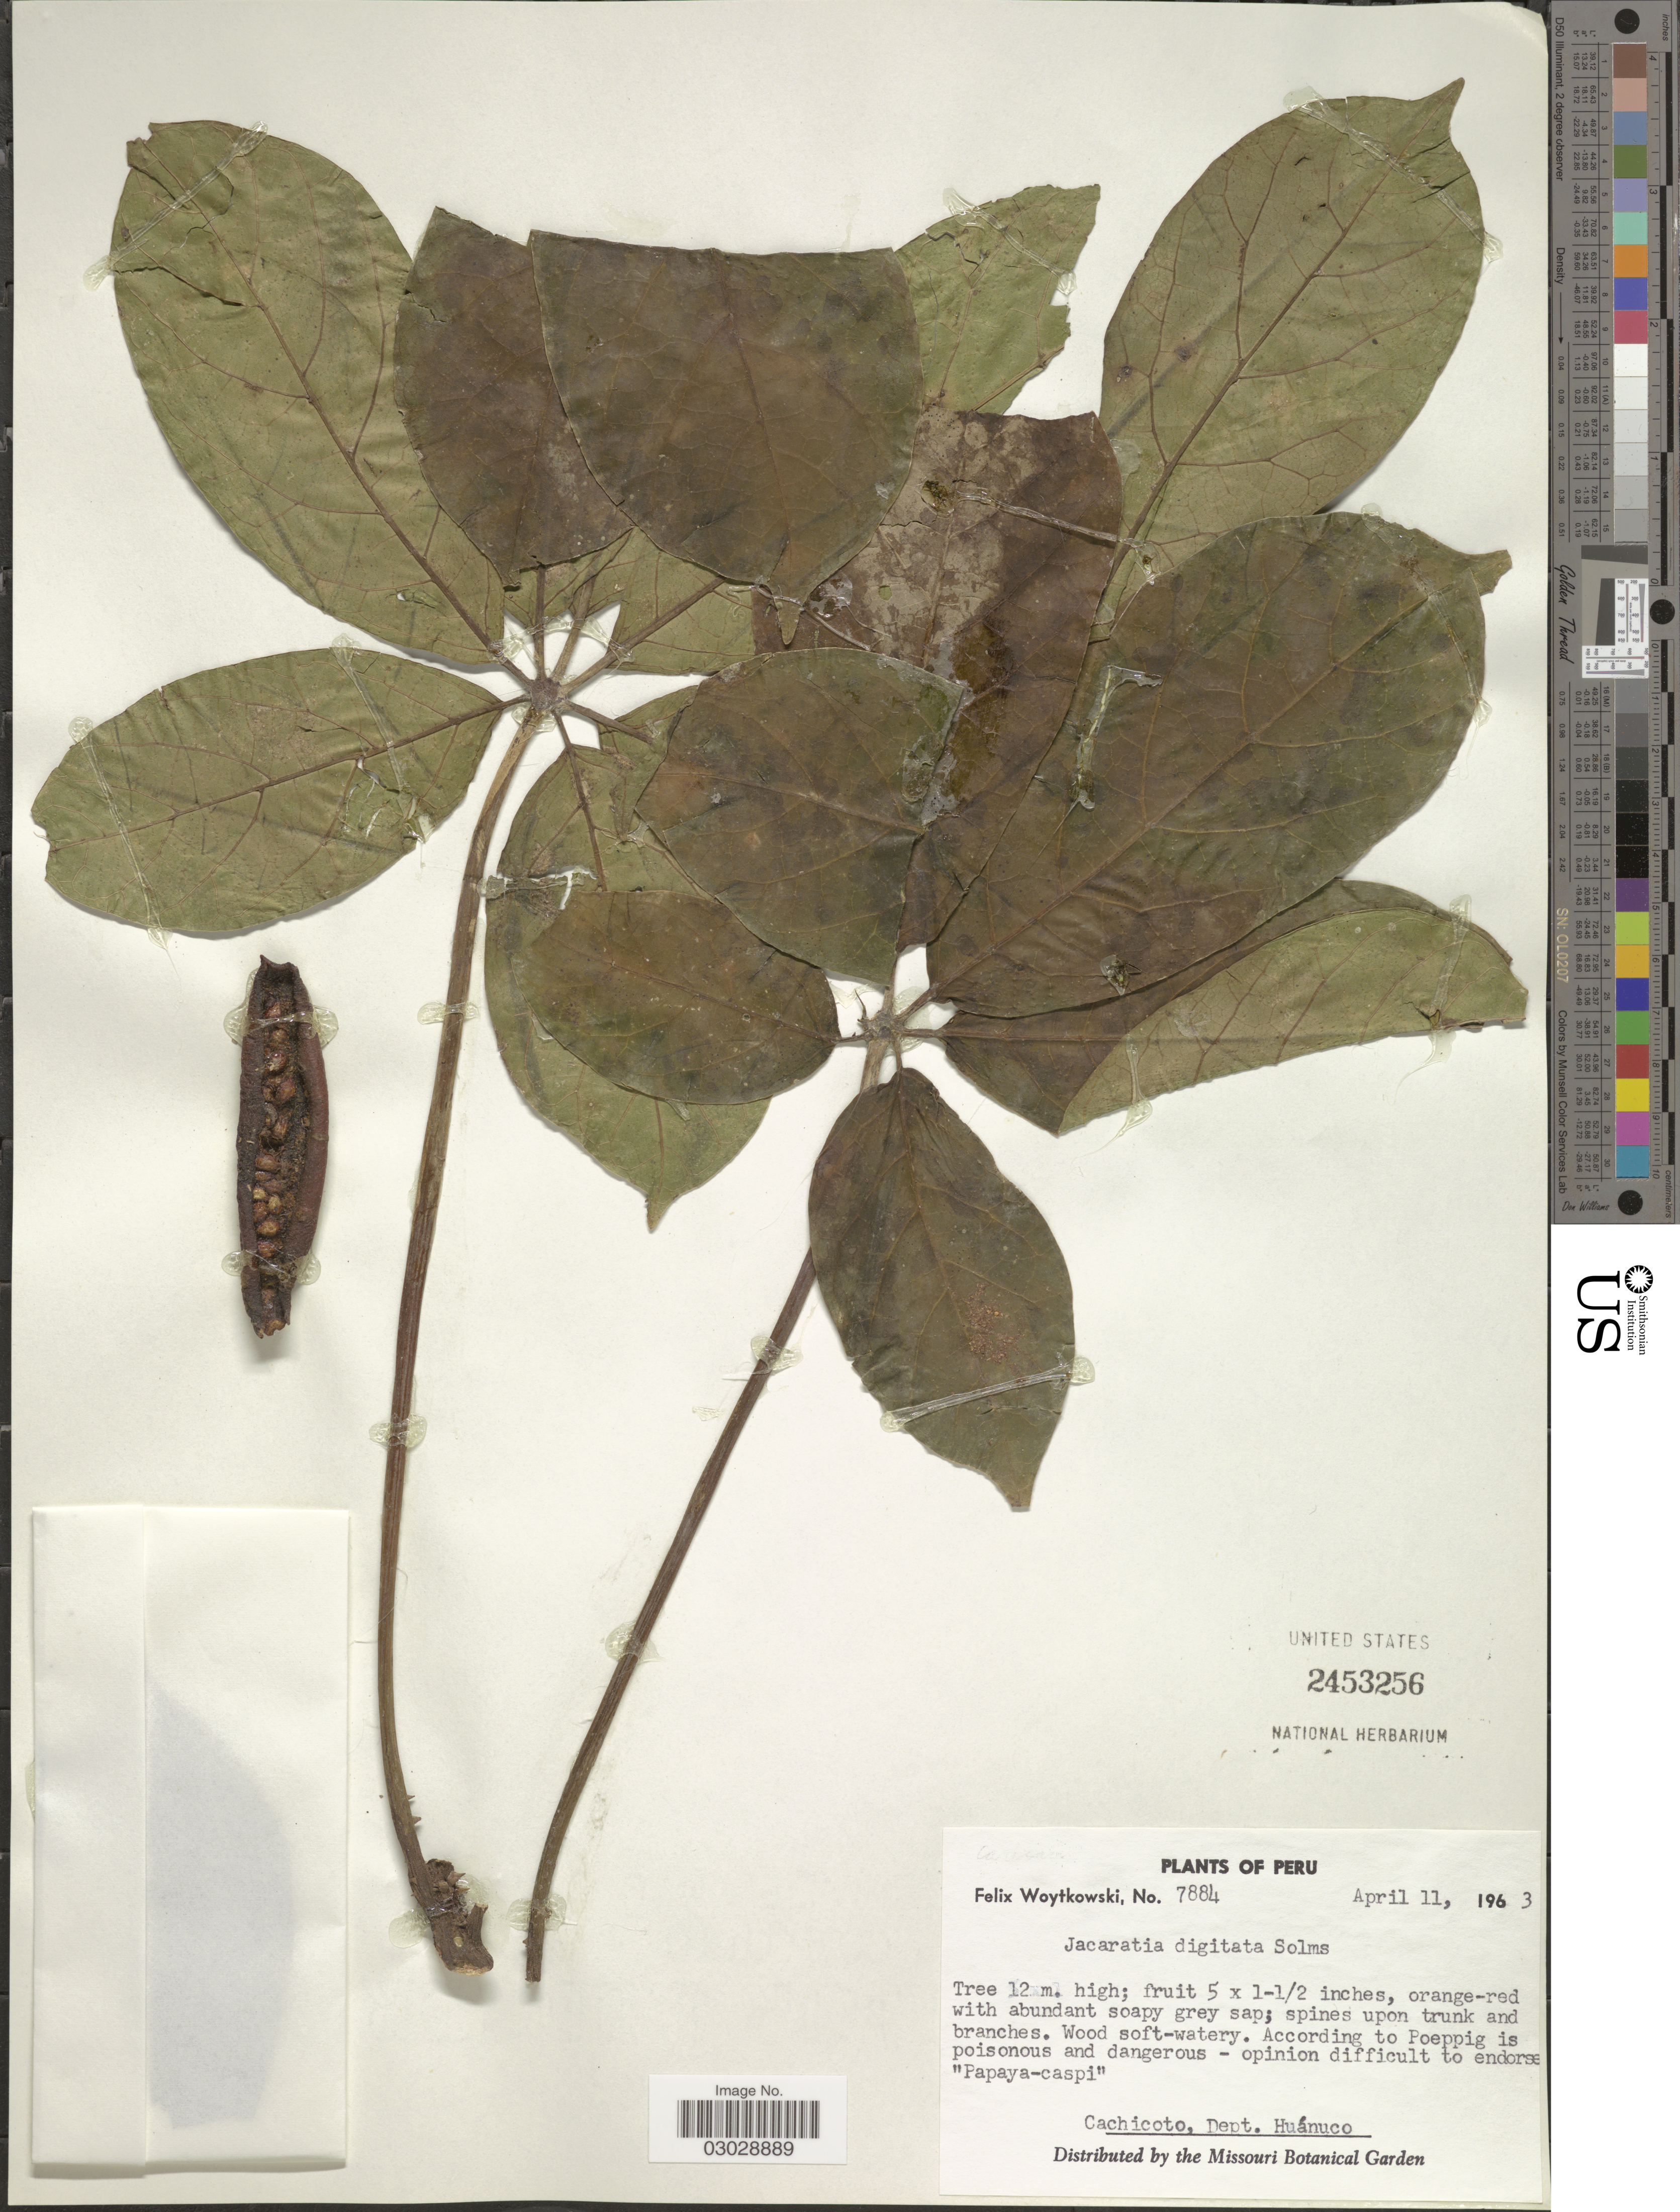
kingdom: Plantae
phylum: Tracheophyta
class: Magnoliopsida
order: Brassicales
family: Caricaceae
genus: Jacaratia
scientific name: Jacaratia digitata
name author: (Poepp. & Endl.) Solms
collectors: F. Woytkowski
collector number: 7884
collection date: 1963-04-11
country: Peru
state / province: Huánuco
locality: Cachicoto, Dept. Huánuco.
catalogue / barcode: US 2453256